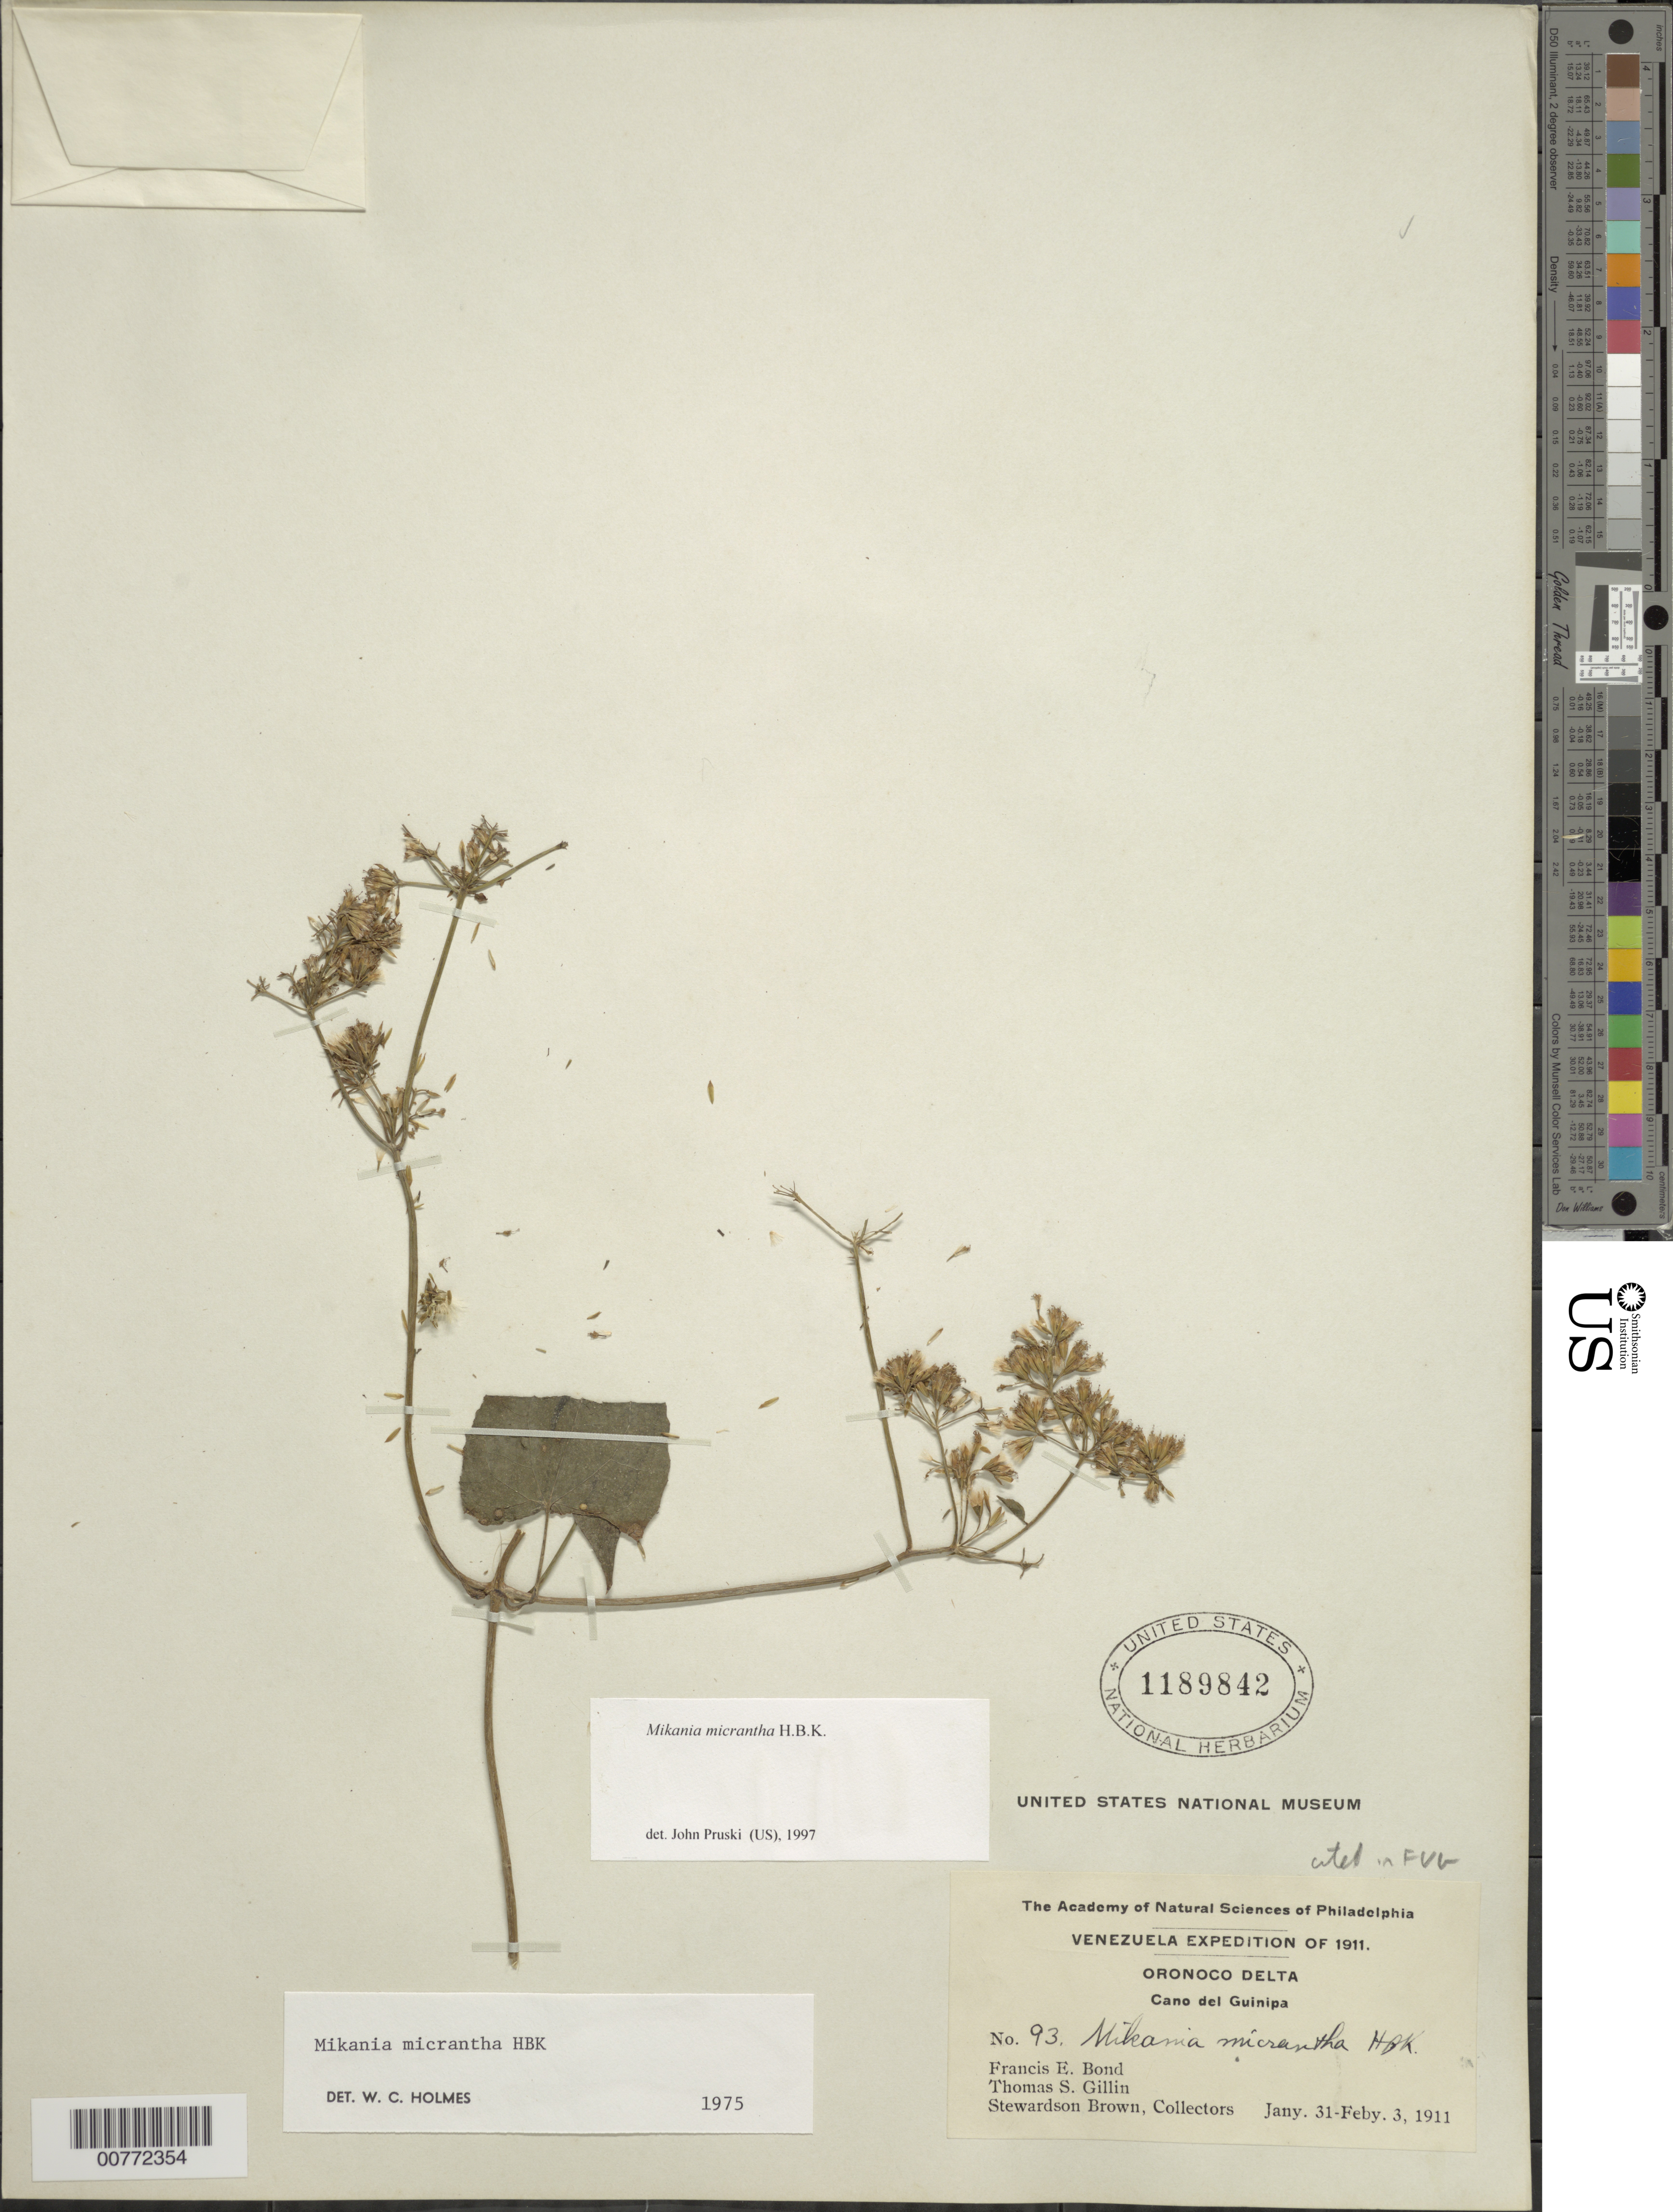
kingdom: Plantae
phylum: Tracheophyta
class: Magnoliopsida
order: Asterales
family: Asteraceae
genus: Mikania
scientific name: Mikania micrantha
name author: Kunth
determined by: Holmes, W. C.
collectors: F. Bond, T. Gillin & S. Brown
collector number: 93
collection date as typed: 31 January -3 February 1911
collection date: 1911-01-31/1911-02-03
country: Venezuela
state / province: Monagas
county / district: Maturin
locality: Oronoco Delta along Rio Guanipa, including Indian and Creole villages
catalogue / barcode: US 1189842